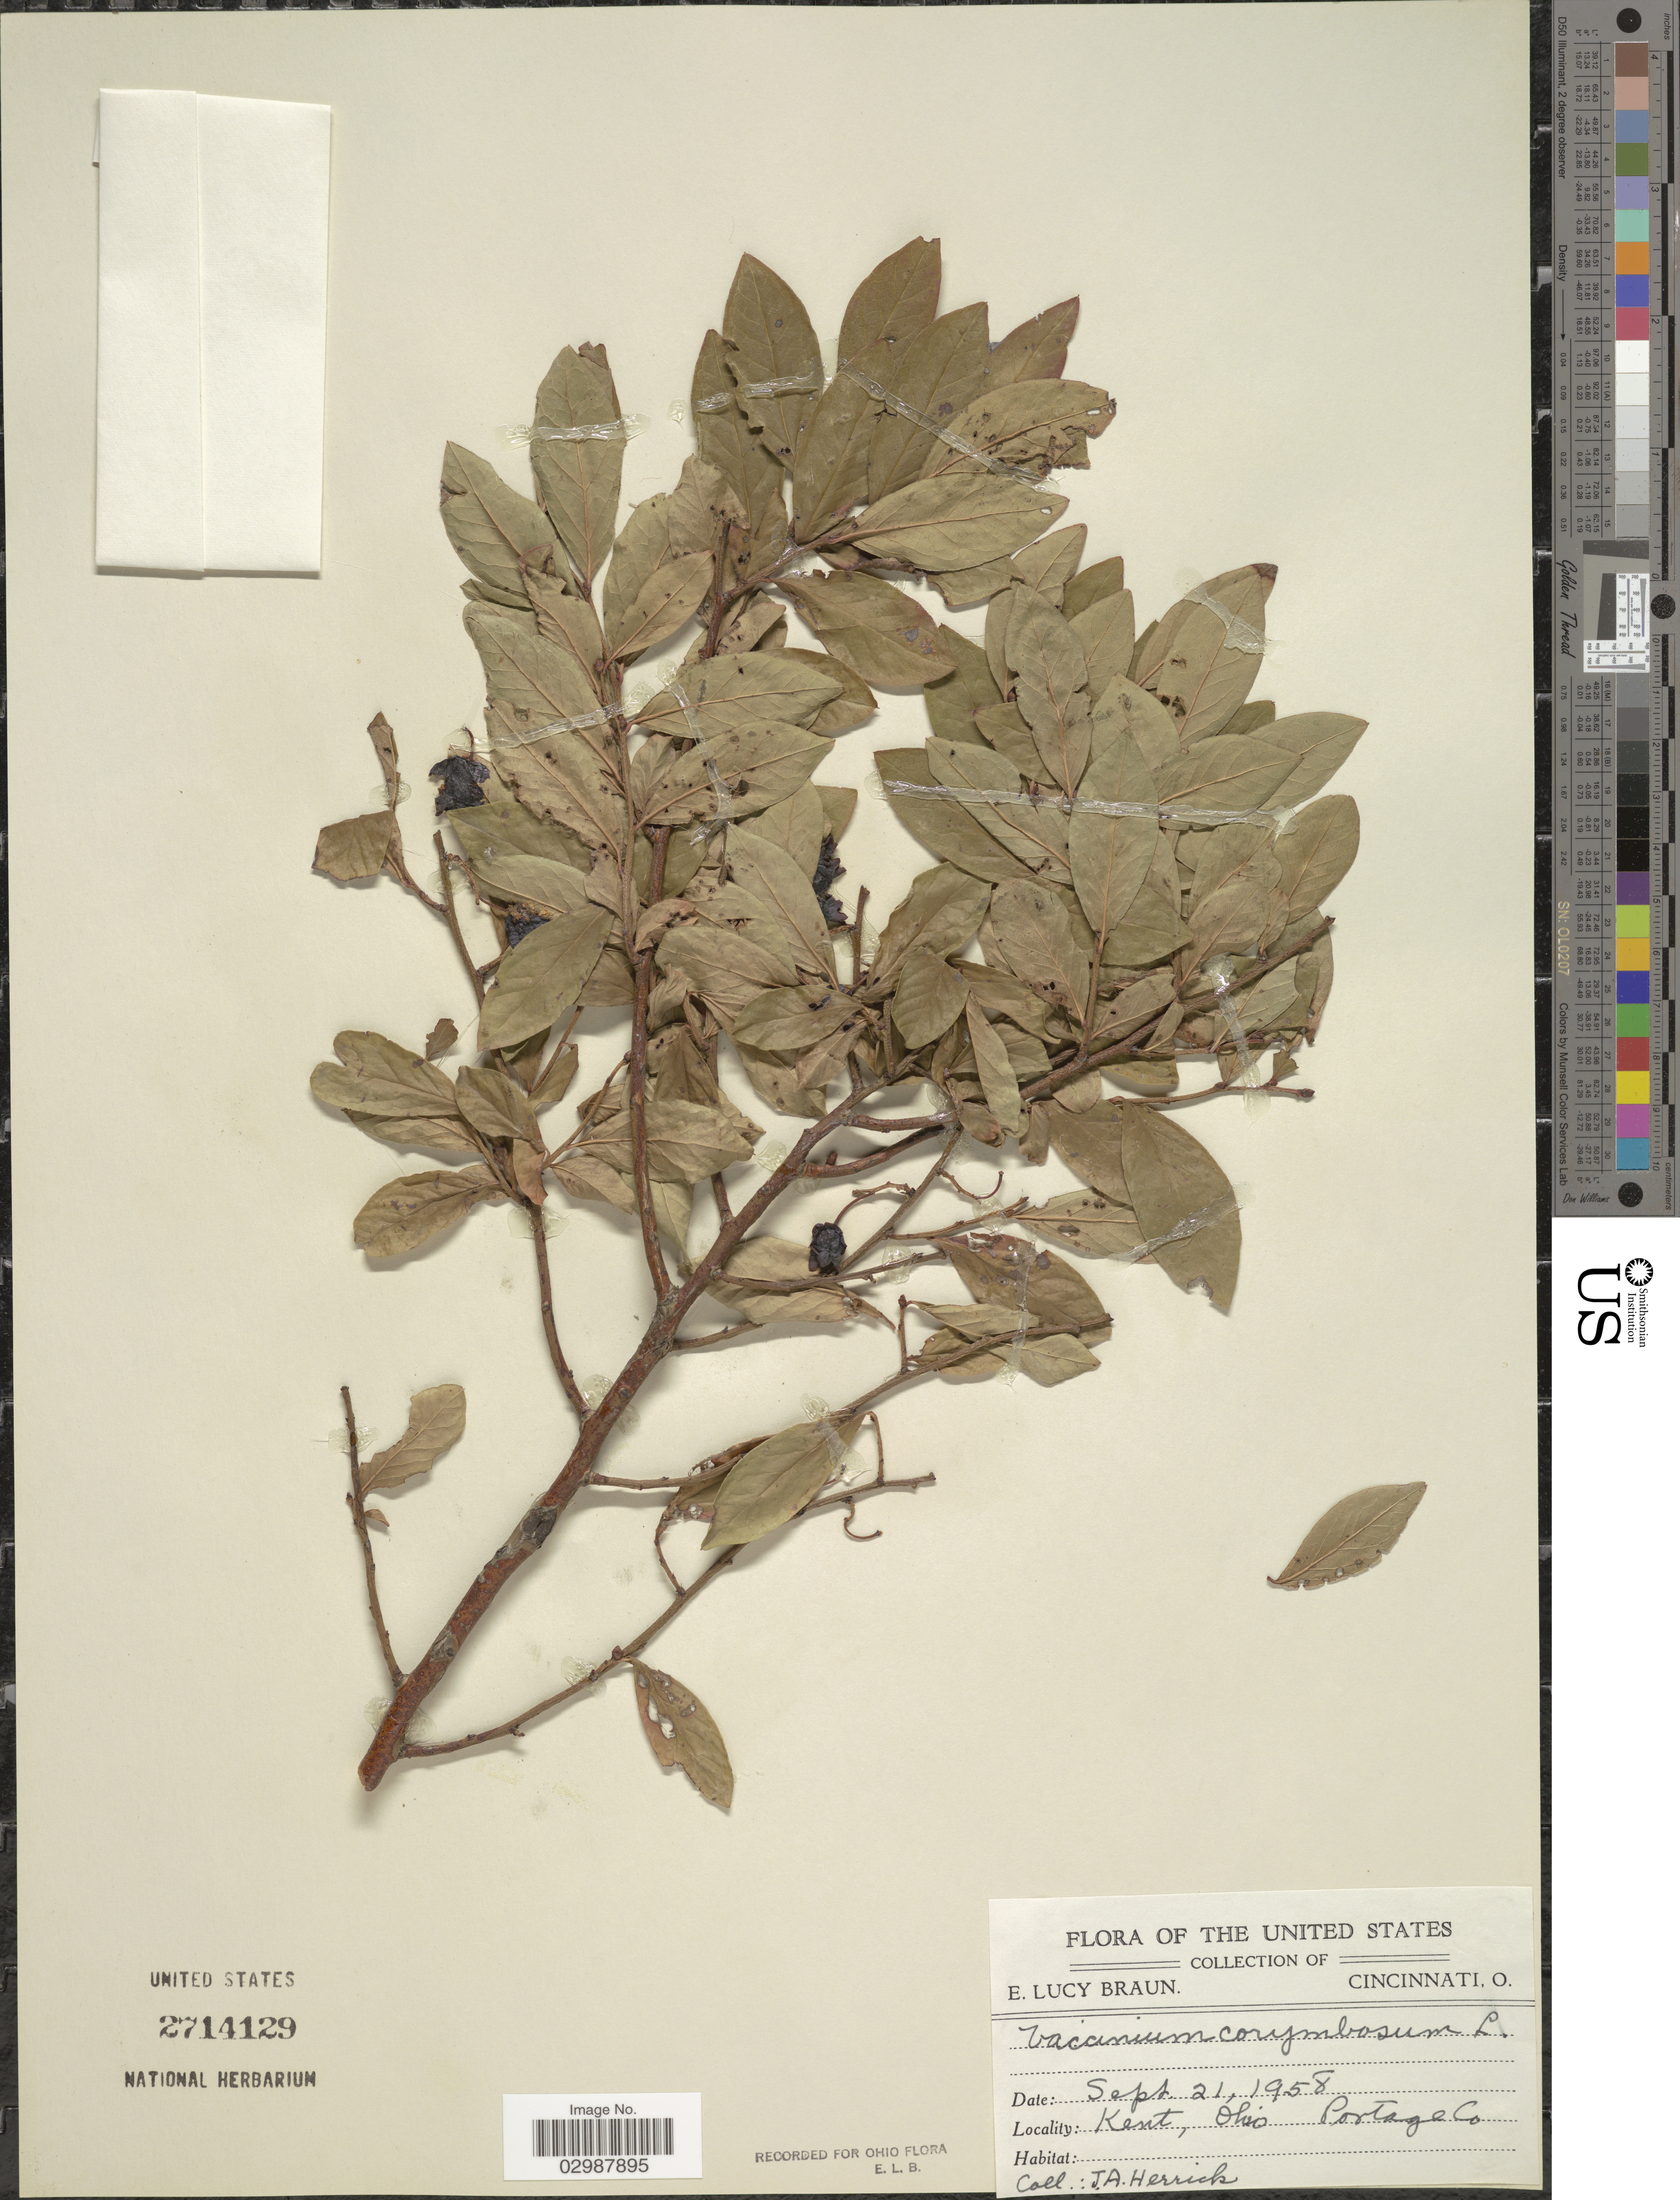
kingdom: Plantae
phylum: Tracheophyta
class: Magnoliopsida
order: Ericales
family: Ericaceae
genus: Vaccinium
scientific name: Vaccinium corymbosum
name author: L.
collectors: J. Herrick & E. L. Braun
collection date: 1958-09-21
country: United States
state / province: Ohio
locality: Kent, Portage Co.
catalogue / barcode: US 2714129